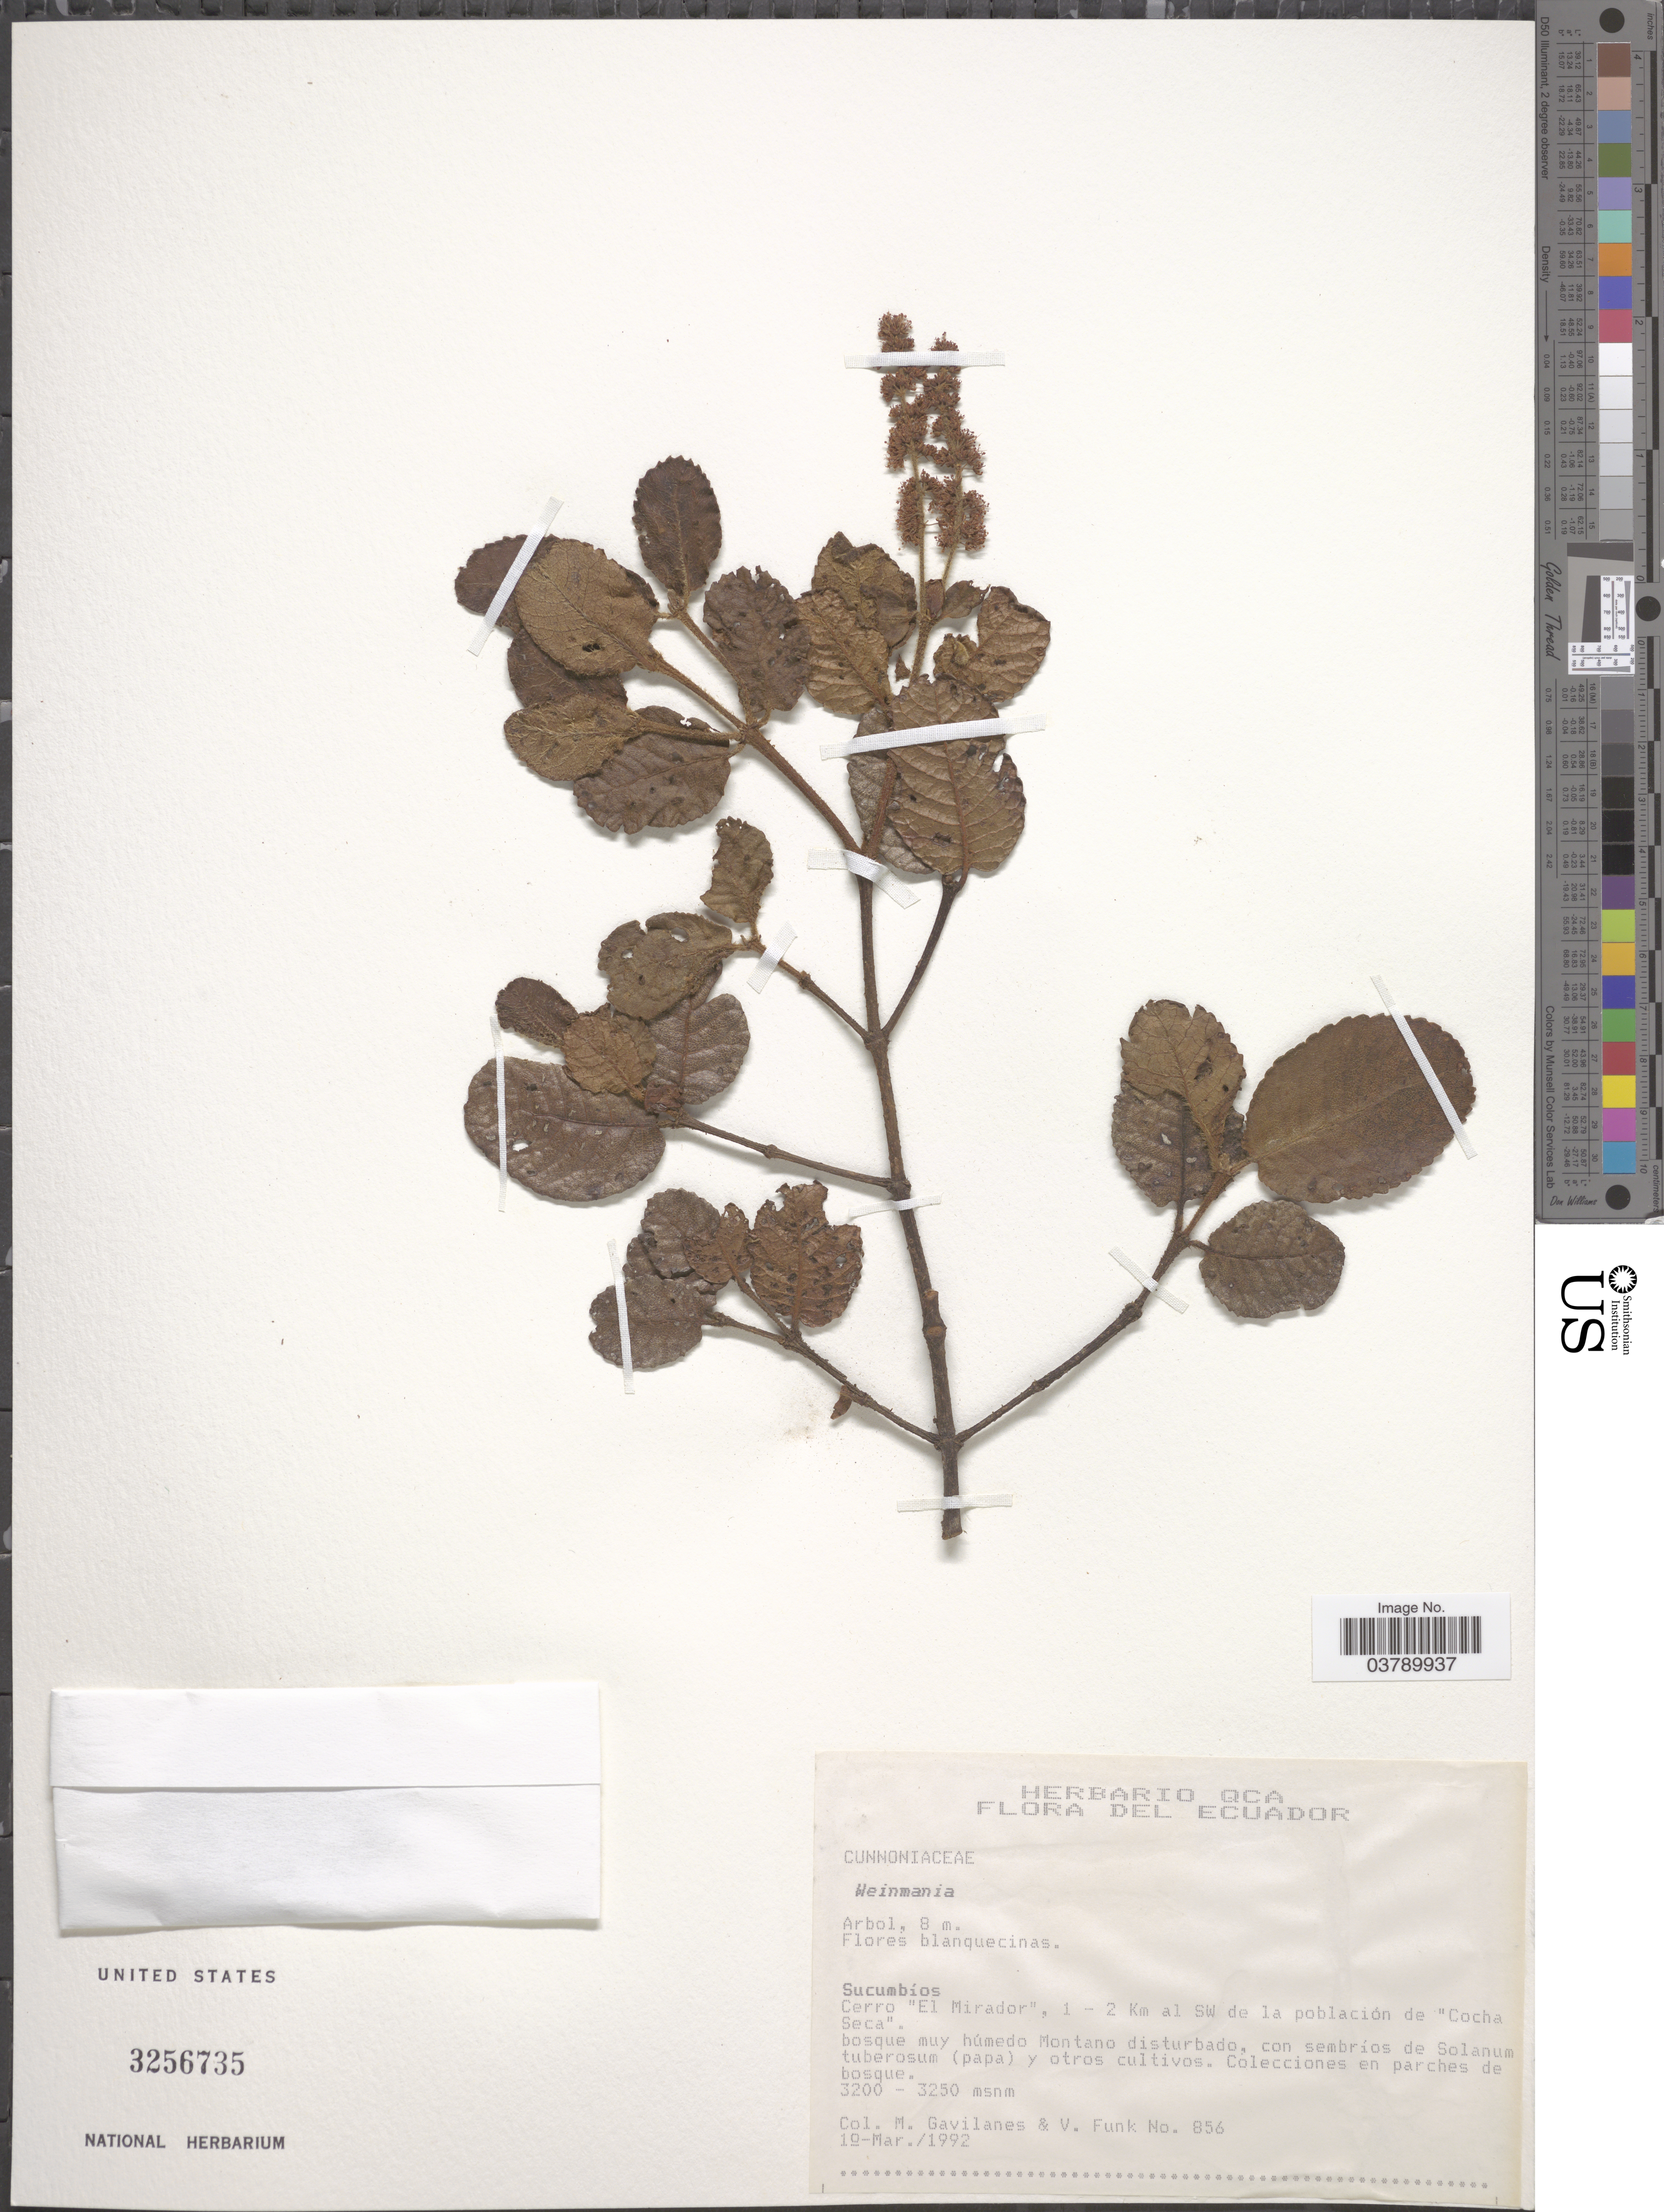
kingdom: Plantae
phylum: Tracheophyta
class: Magnoliopsida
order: Oxalidales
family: Cunoniaceae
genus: Weinmannia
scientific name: Weinmannia sp.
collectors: M. Gavilanes & V. Funk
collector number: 856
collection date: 1992-03-10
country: Ecuador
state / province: Sucumbíos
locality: Cerro "El Mirador", 1 - 2 Km al SW de la población de "Cocha Seca".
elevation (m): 3200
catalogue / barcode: US 3256735